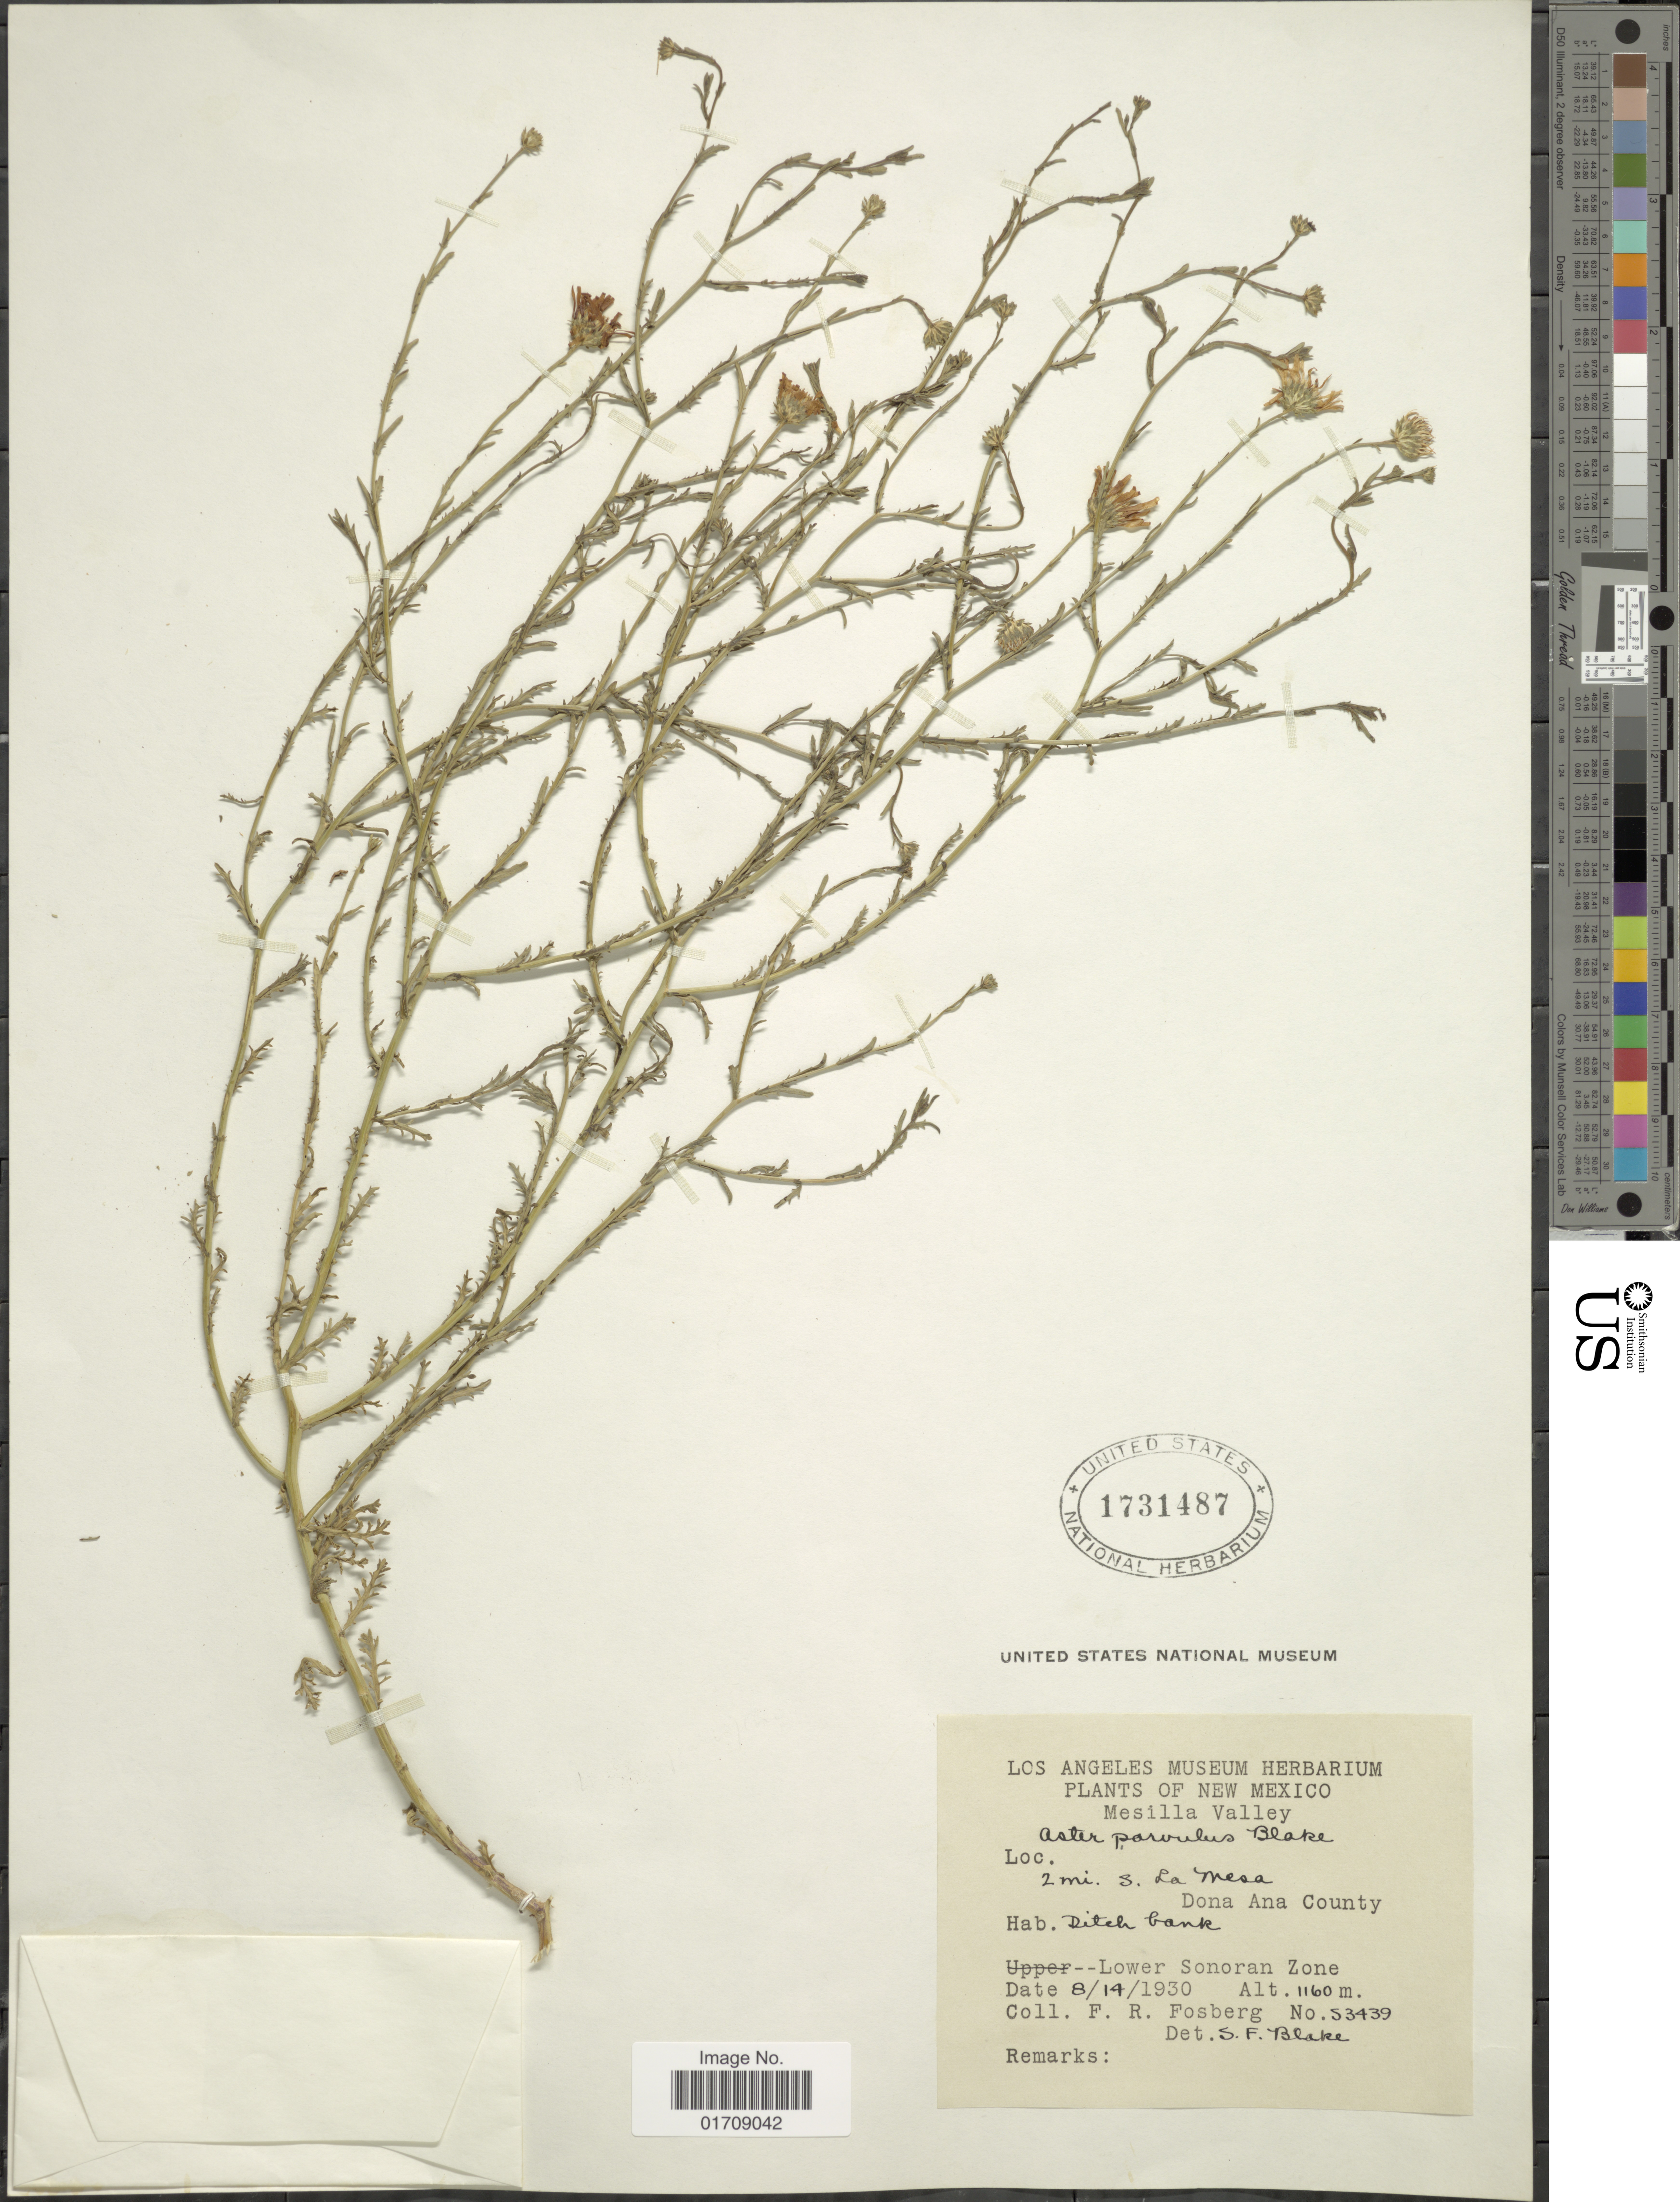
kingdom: Plantae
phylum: Tracheophyta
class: Magnoliopsida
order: Asterales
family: Asteraceae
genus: Machaeranthera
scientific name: Machaeranthera parviflora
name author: A. Gray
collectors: F. R. Fosberg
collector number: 53439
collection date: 1930-08-14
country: United States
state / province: New Mexico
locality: Mesilla Valley, 2 mi. S. La Mesa, Dona Ana County, lower Sonoran Zone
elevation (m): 1160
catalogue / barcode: US 1731487